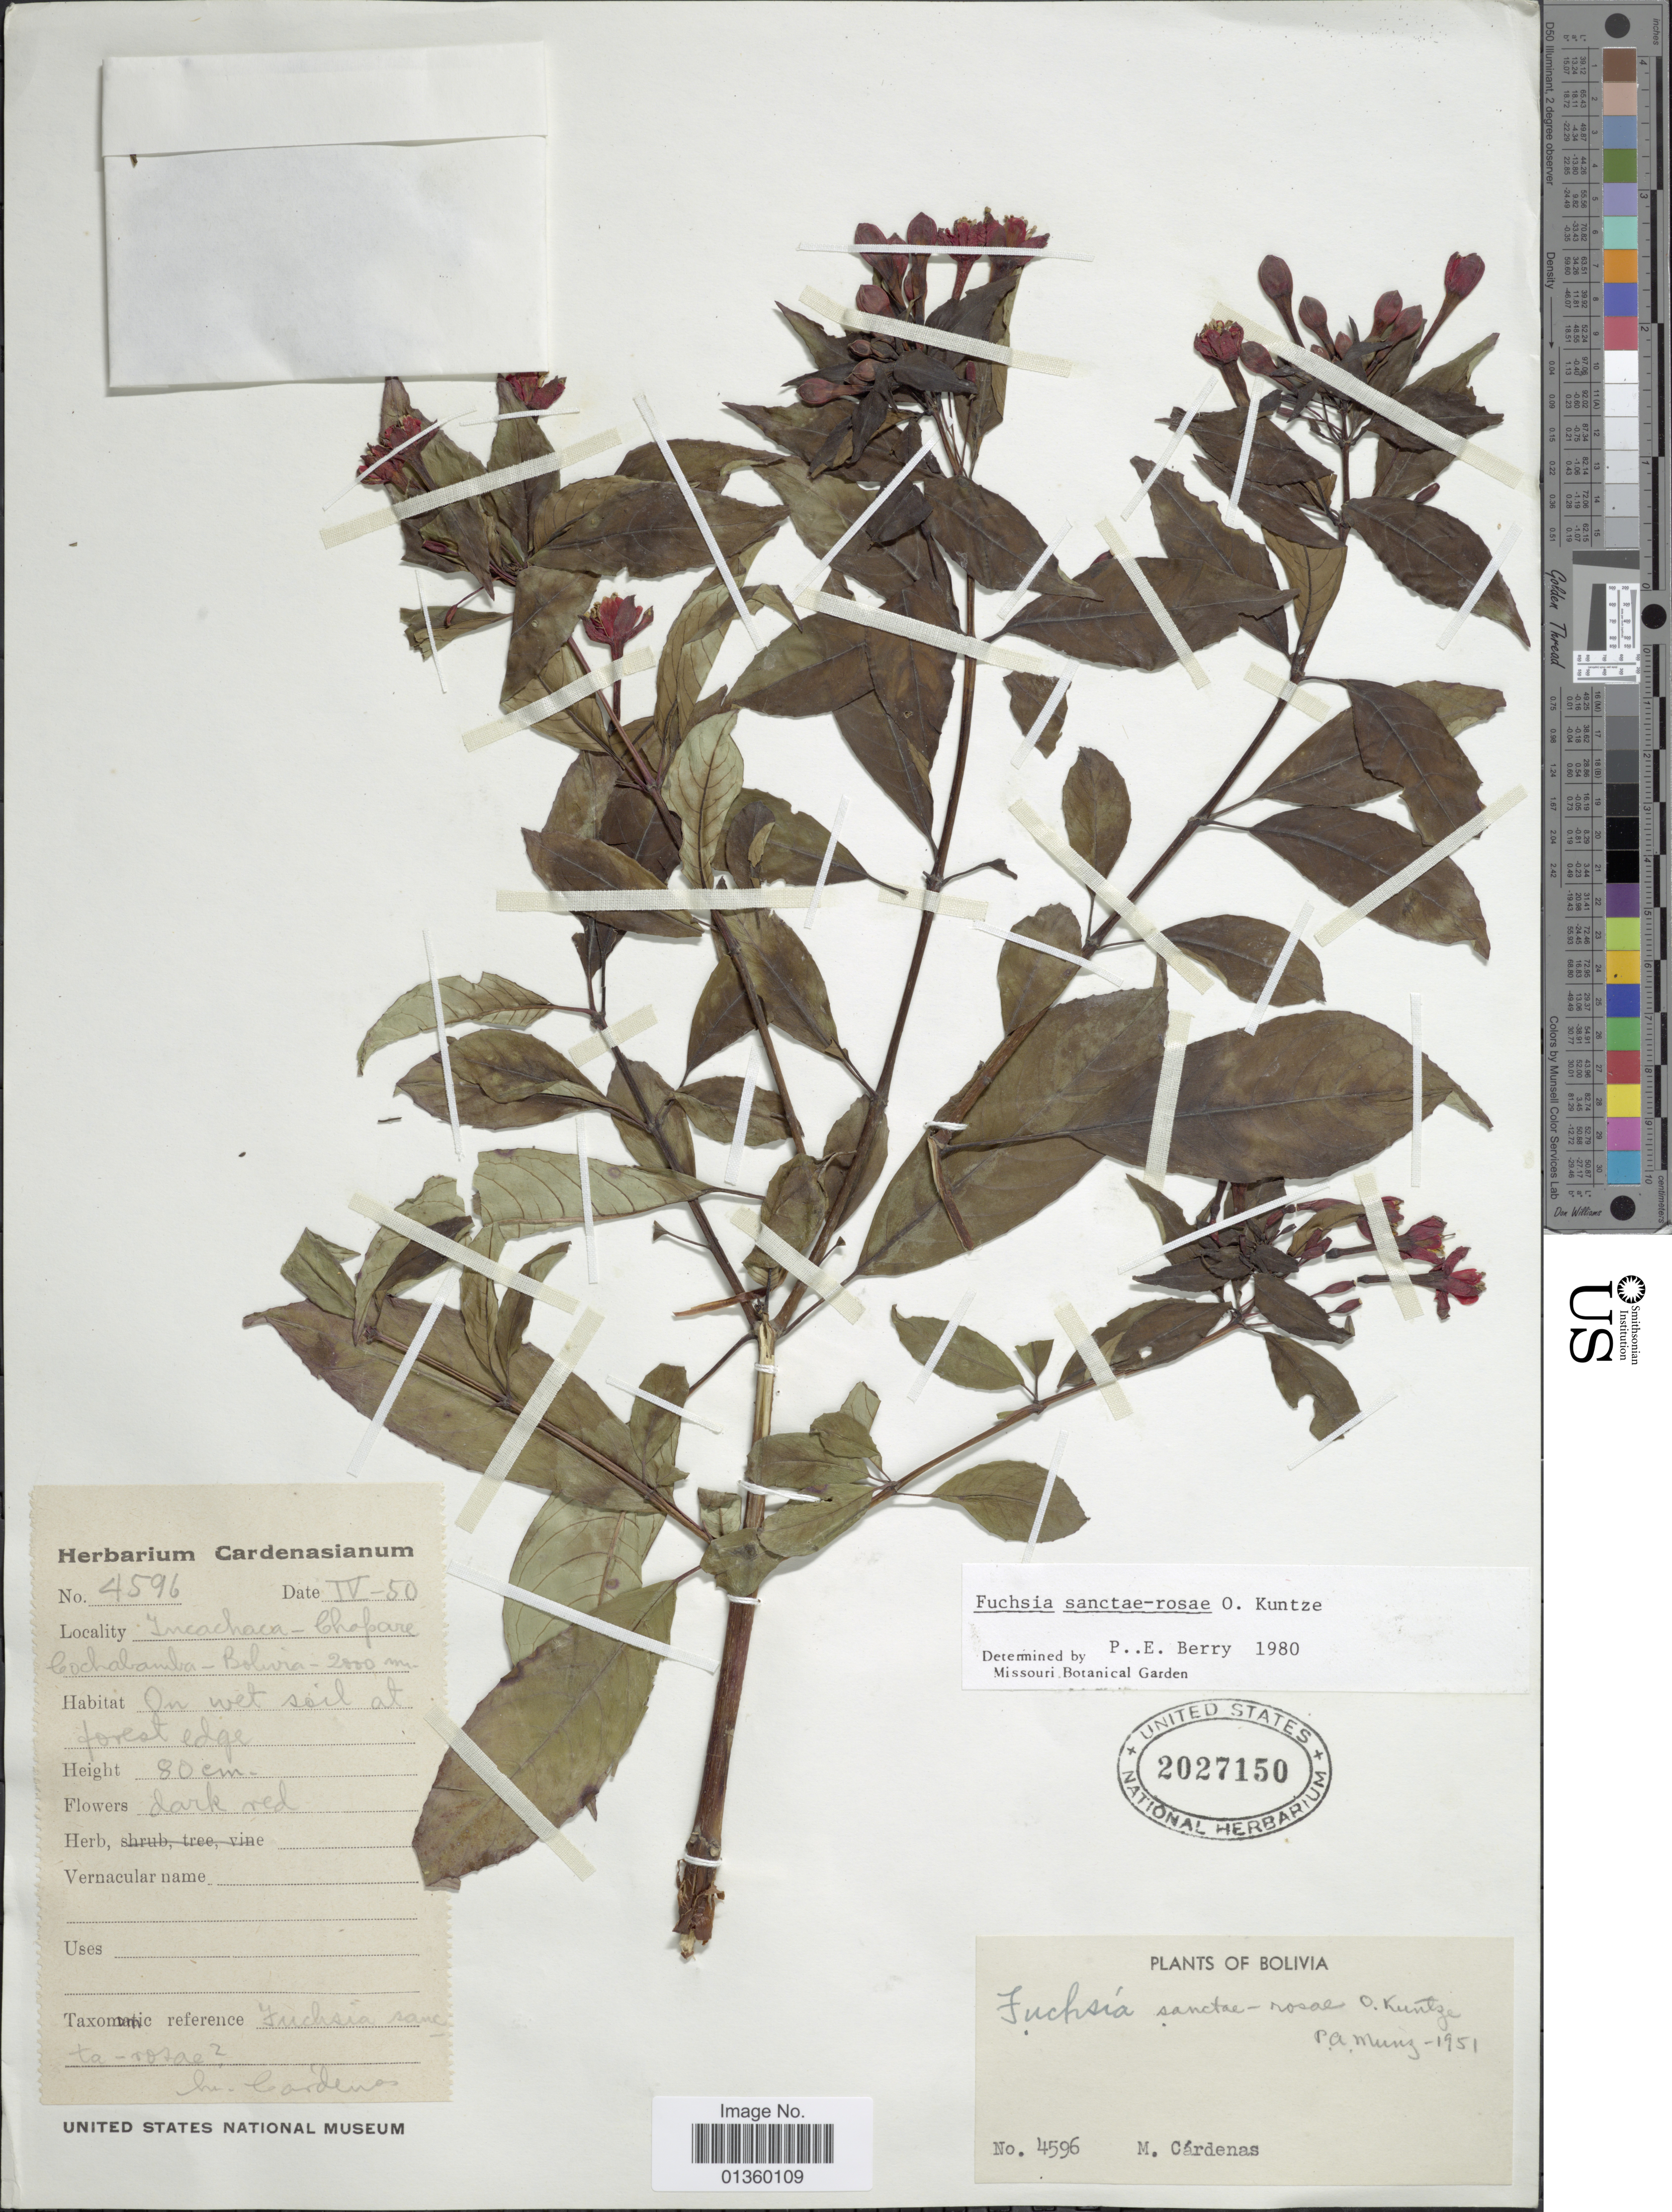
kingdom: Plantae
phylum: Tracheophyta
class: Magnoliopsida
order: Myrtales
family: Onagraceae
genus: Fuchsia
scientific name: Fuchsia sanctae-rosae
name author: Kuntze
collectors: M. Cárdenas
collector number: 4596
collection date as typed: Transcribed d/m/y: /4/50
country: Bolivia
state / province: Cochabamba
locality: Incachaca - Chapare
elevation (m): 2000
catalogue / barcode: US 2027150